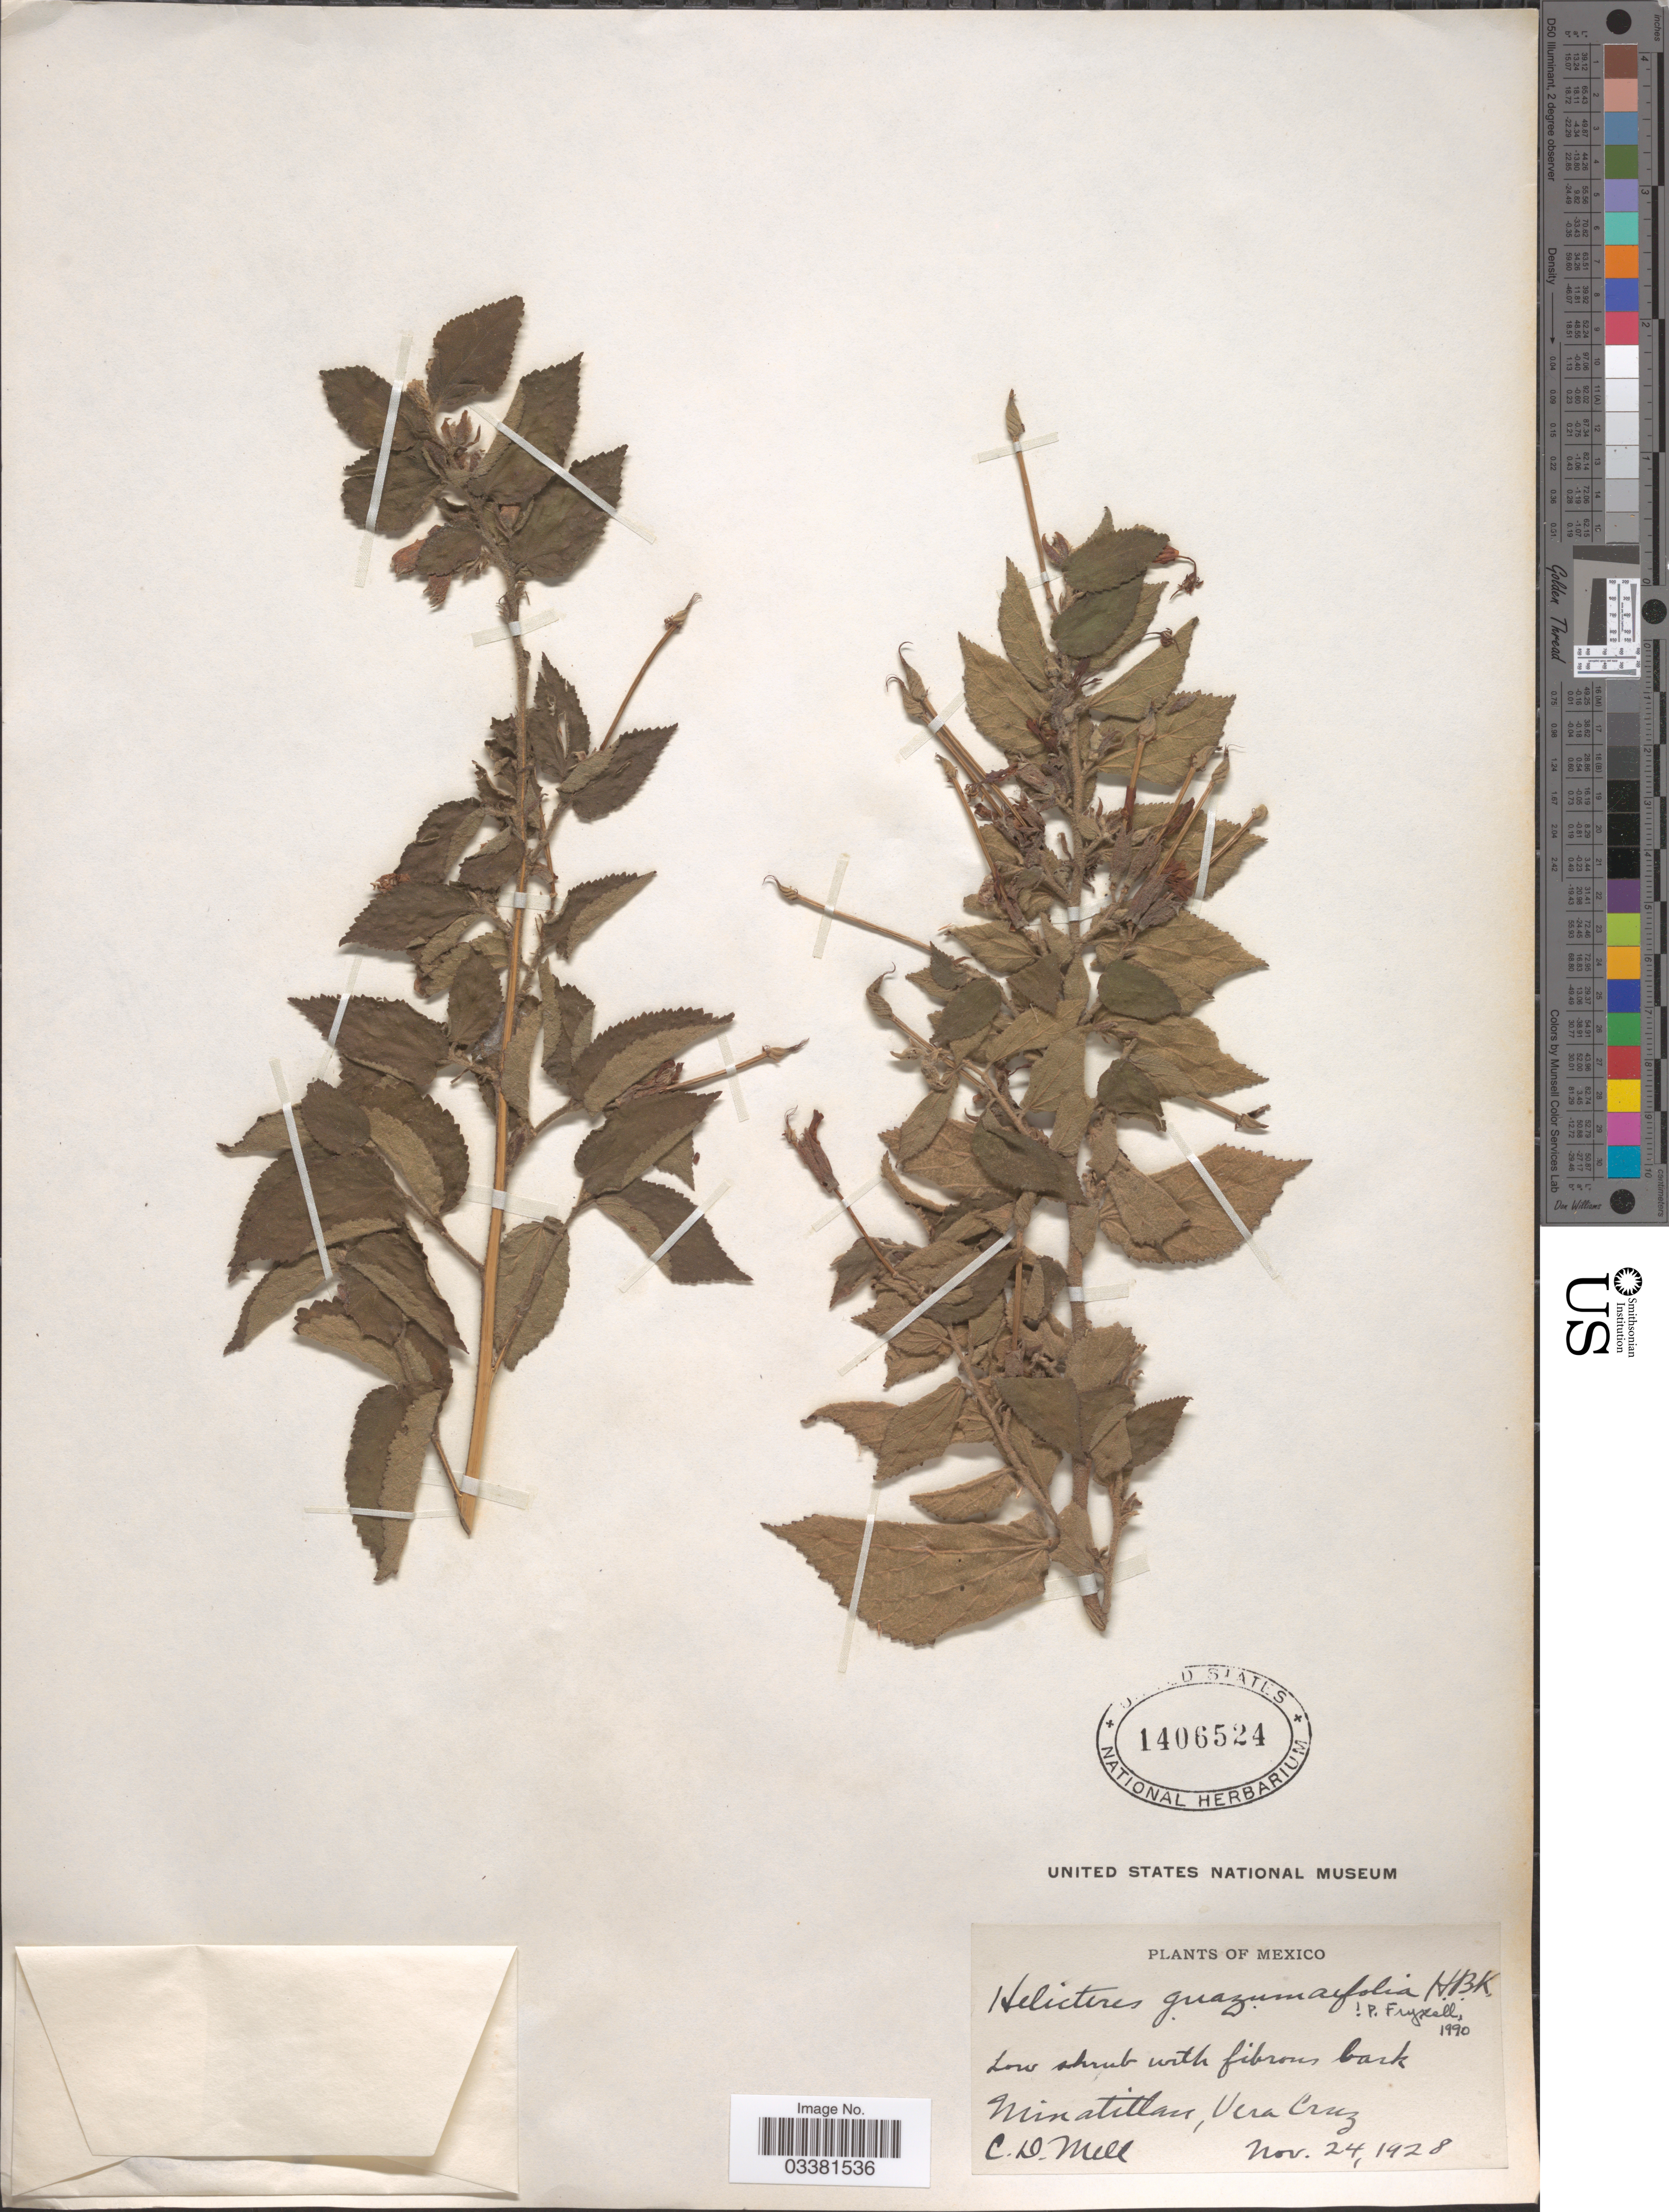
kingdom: Plantae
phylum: Tracheophyta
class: Magnoliopsida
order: Malvales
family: Malvaceae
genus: Helicteres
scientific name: Helicteres guazumifolia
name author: Kunth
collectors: C. D. Mell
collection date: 1928-11-24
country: Mexico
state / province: Veracruz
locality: Minatitlan, Vera Cruz.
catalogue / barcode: US 1406524